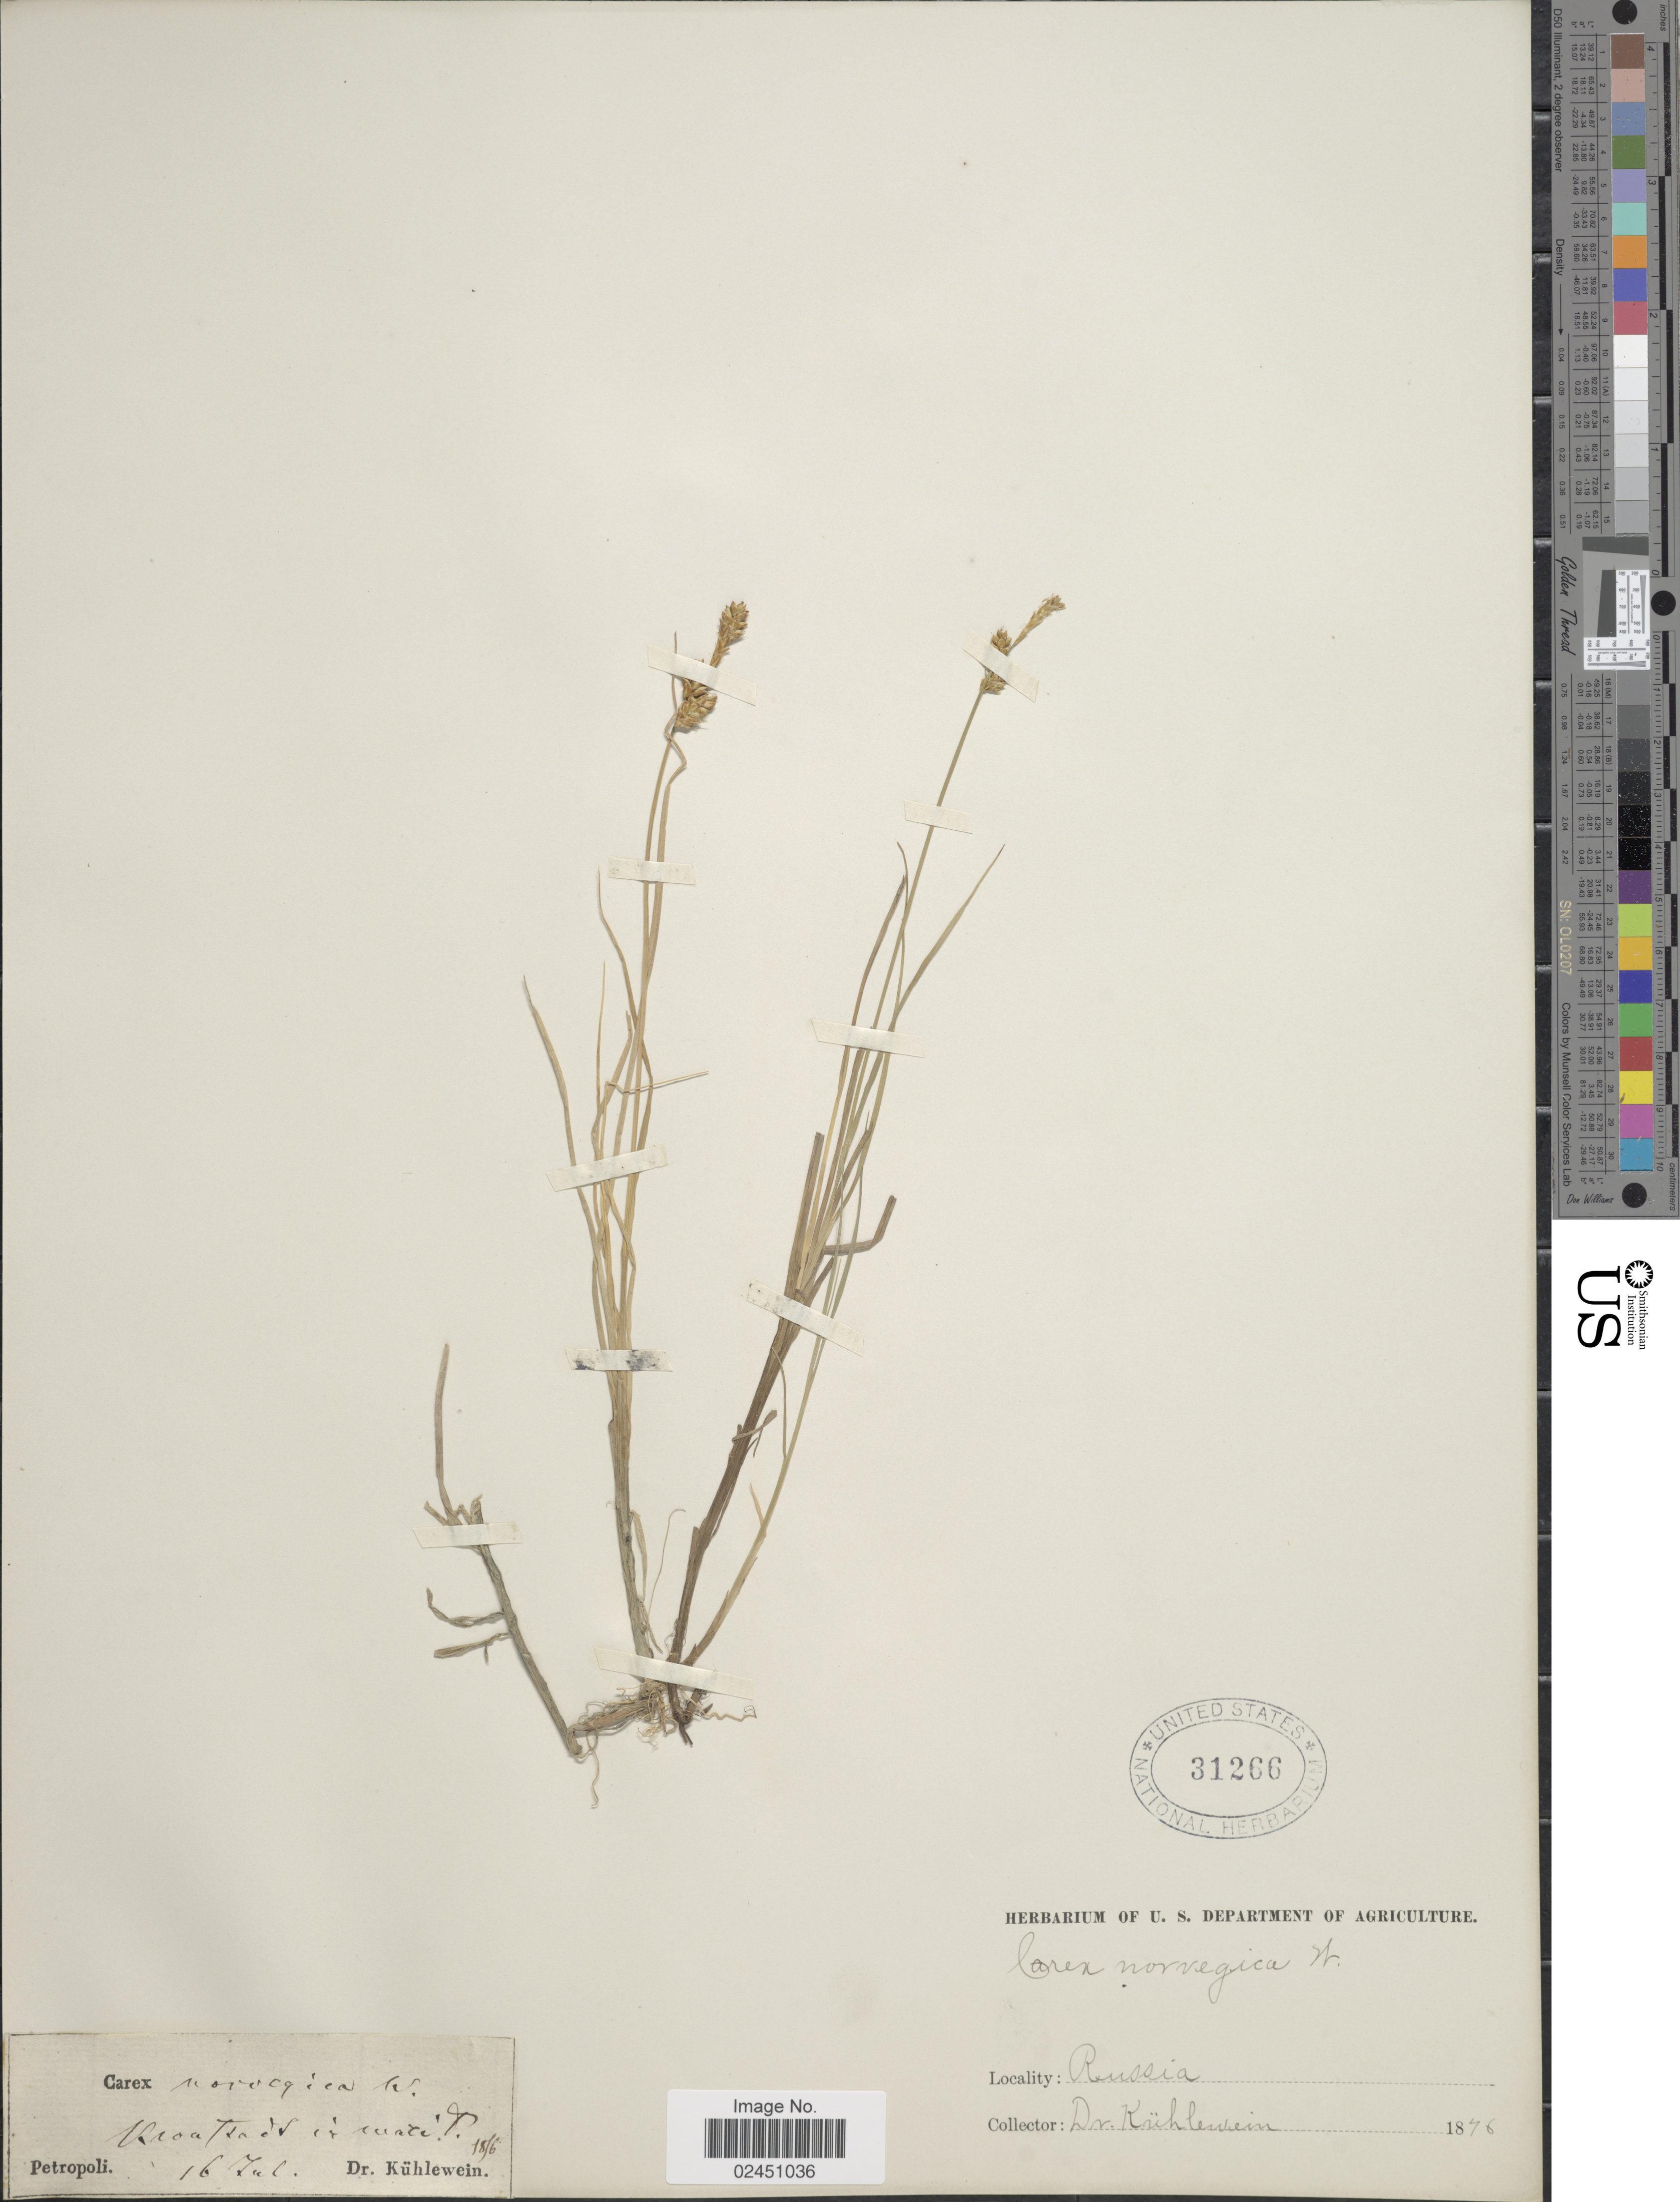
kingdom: Plantae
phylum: Tracheophyta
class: Liliopsida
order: Poales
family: Cyperaceae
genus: Carex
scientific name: Carex norvegica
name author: Retz.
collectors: Kühlewein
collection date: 1876-07-16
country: Russian Federation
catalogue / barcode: US 31266